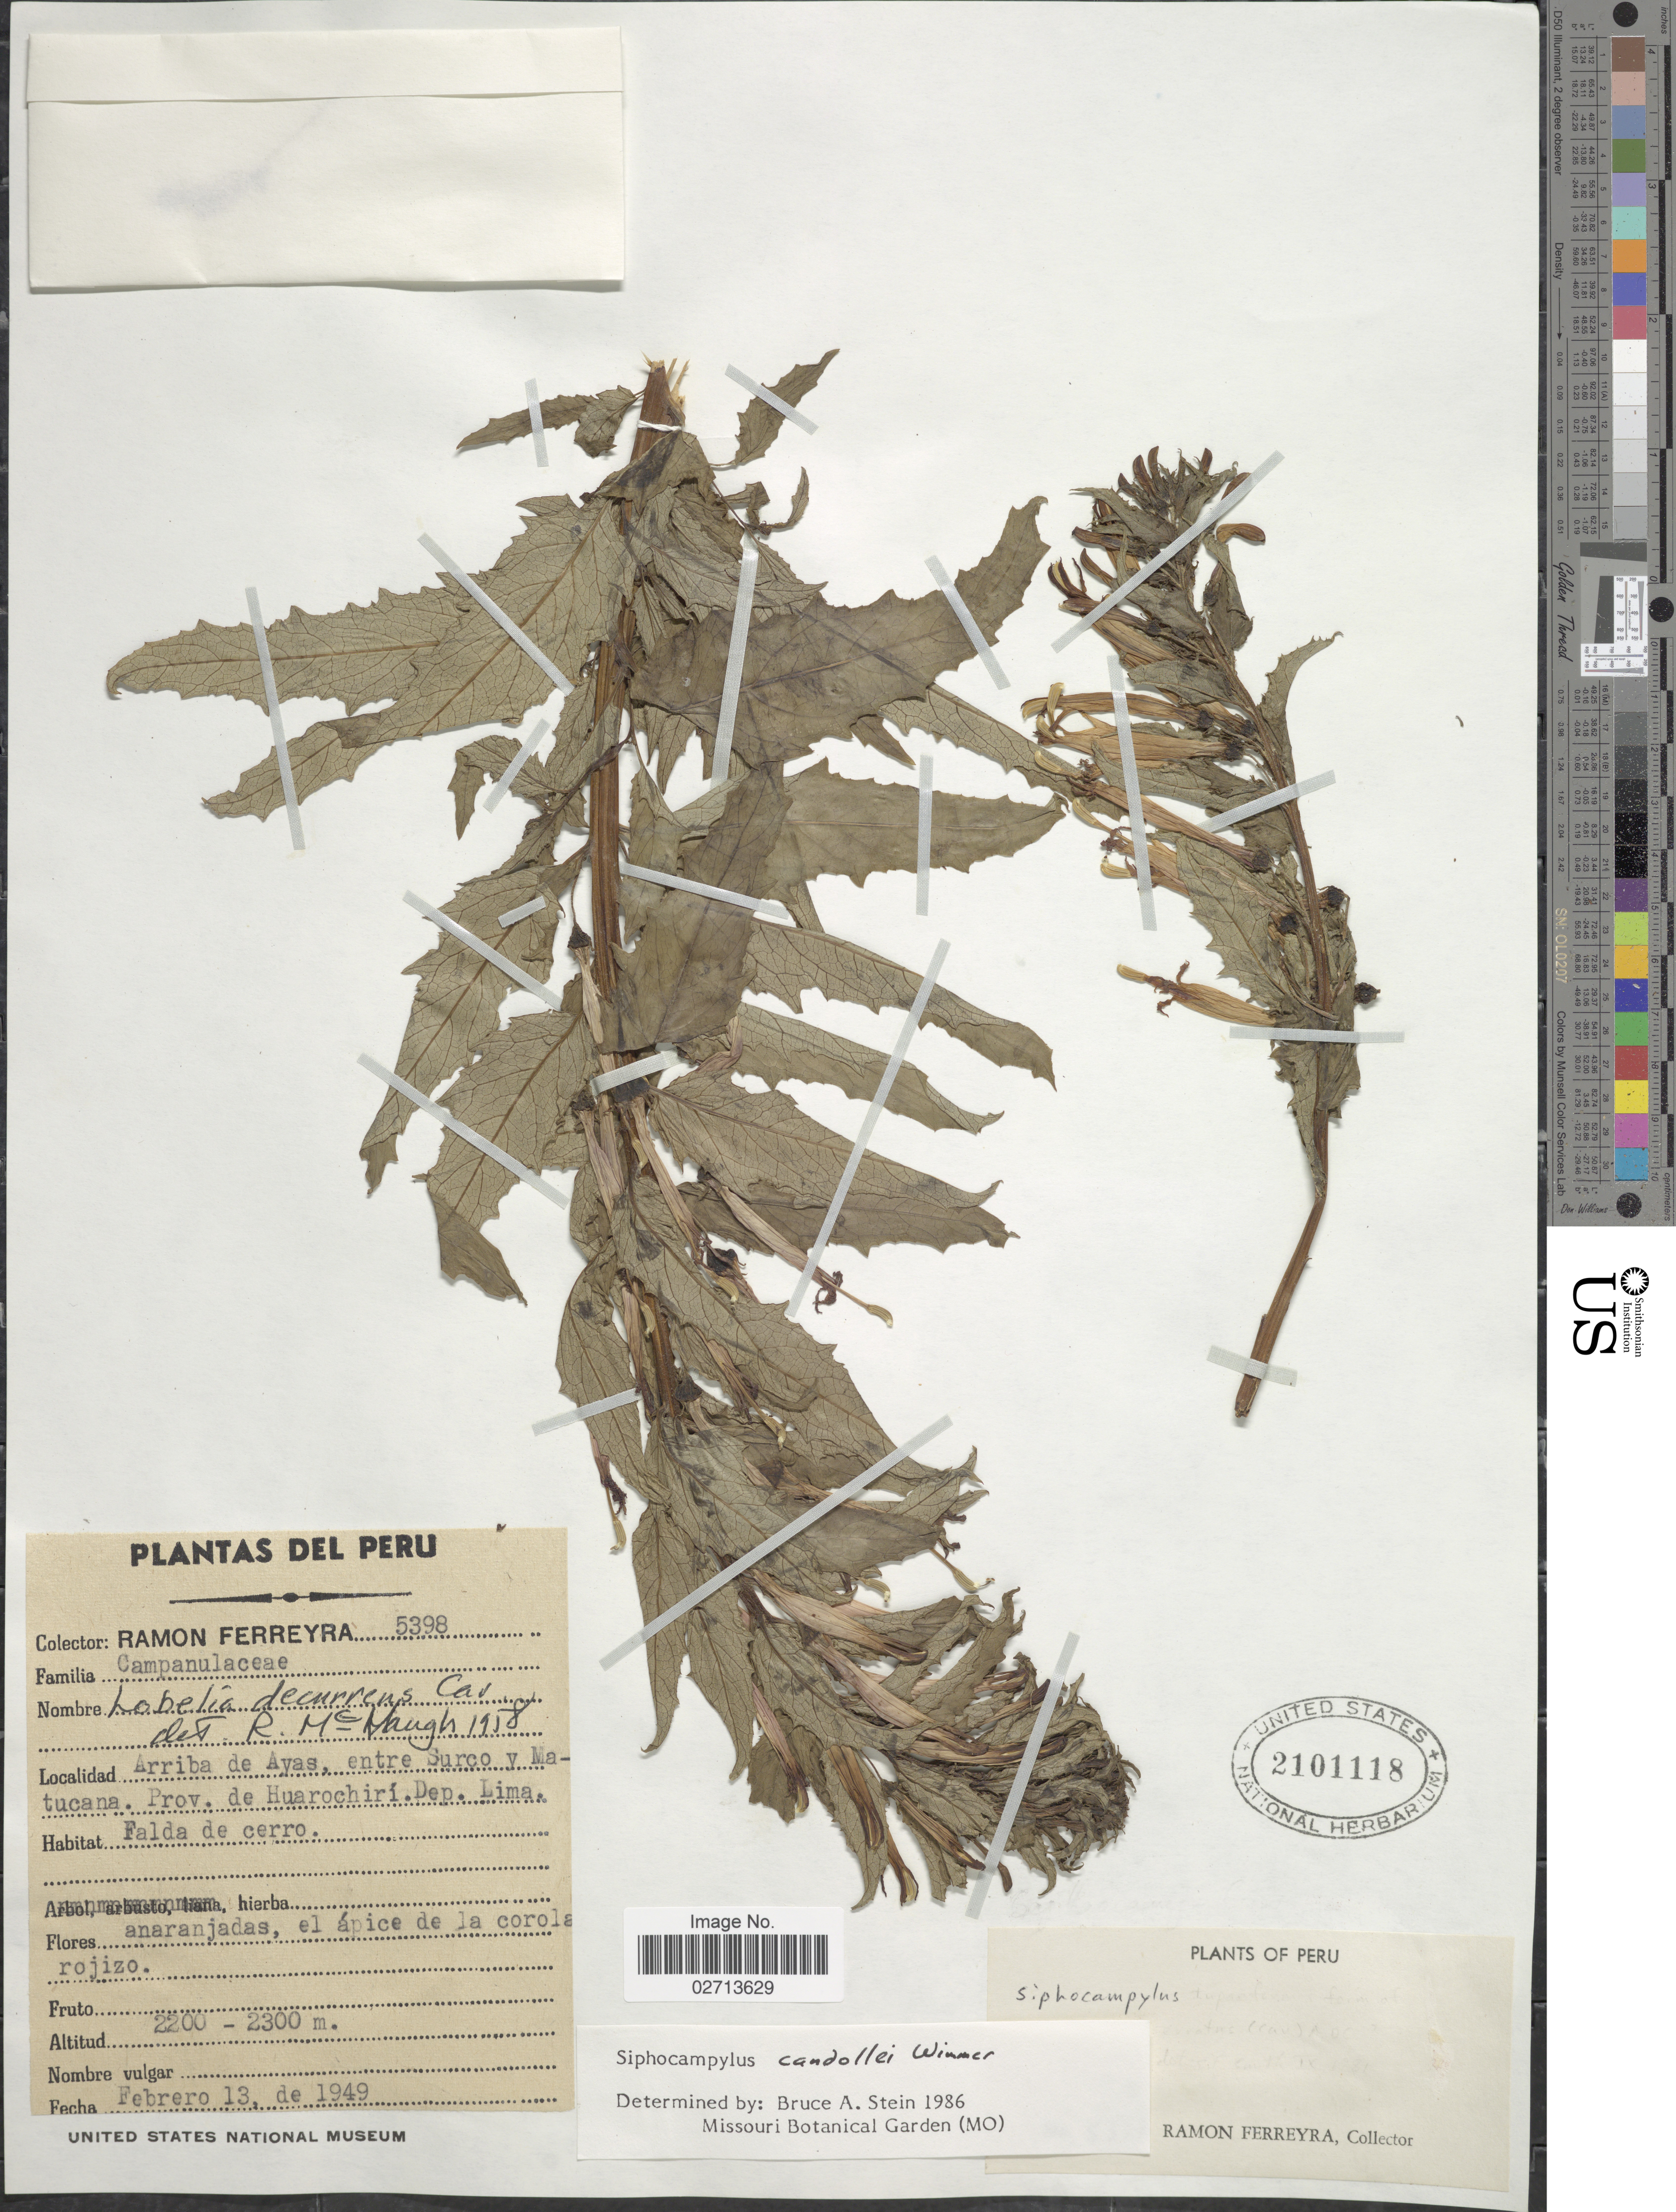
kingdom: Plantae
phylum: Tracheophyta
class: Magnoliopsida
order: Asterales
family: Campanulaceae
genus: Siphocampylus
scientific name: Siphocampylus candollei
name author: E. Wimm.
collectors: R. A. Ferreyra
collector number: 5398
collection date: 1949-02-13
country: Peru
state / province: Lima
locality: Arriba de Ayas, entre Surco y Matucana. Prov. de Huarochiri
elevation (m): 2200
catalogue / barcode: US 2101118